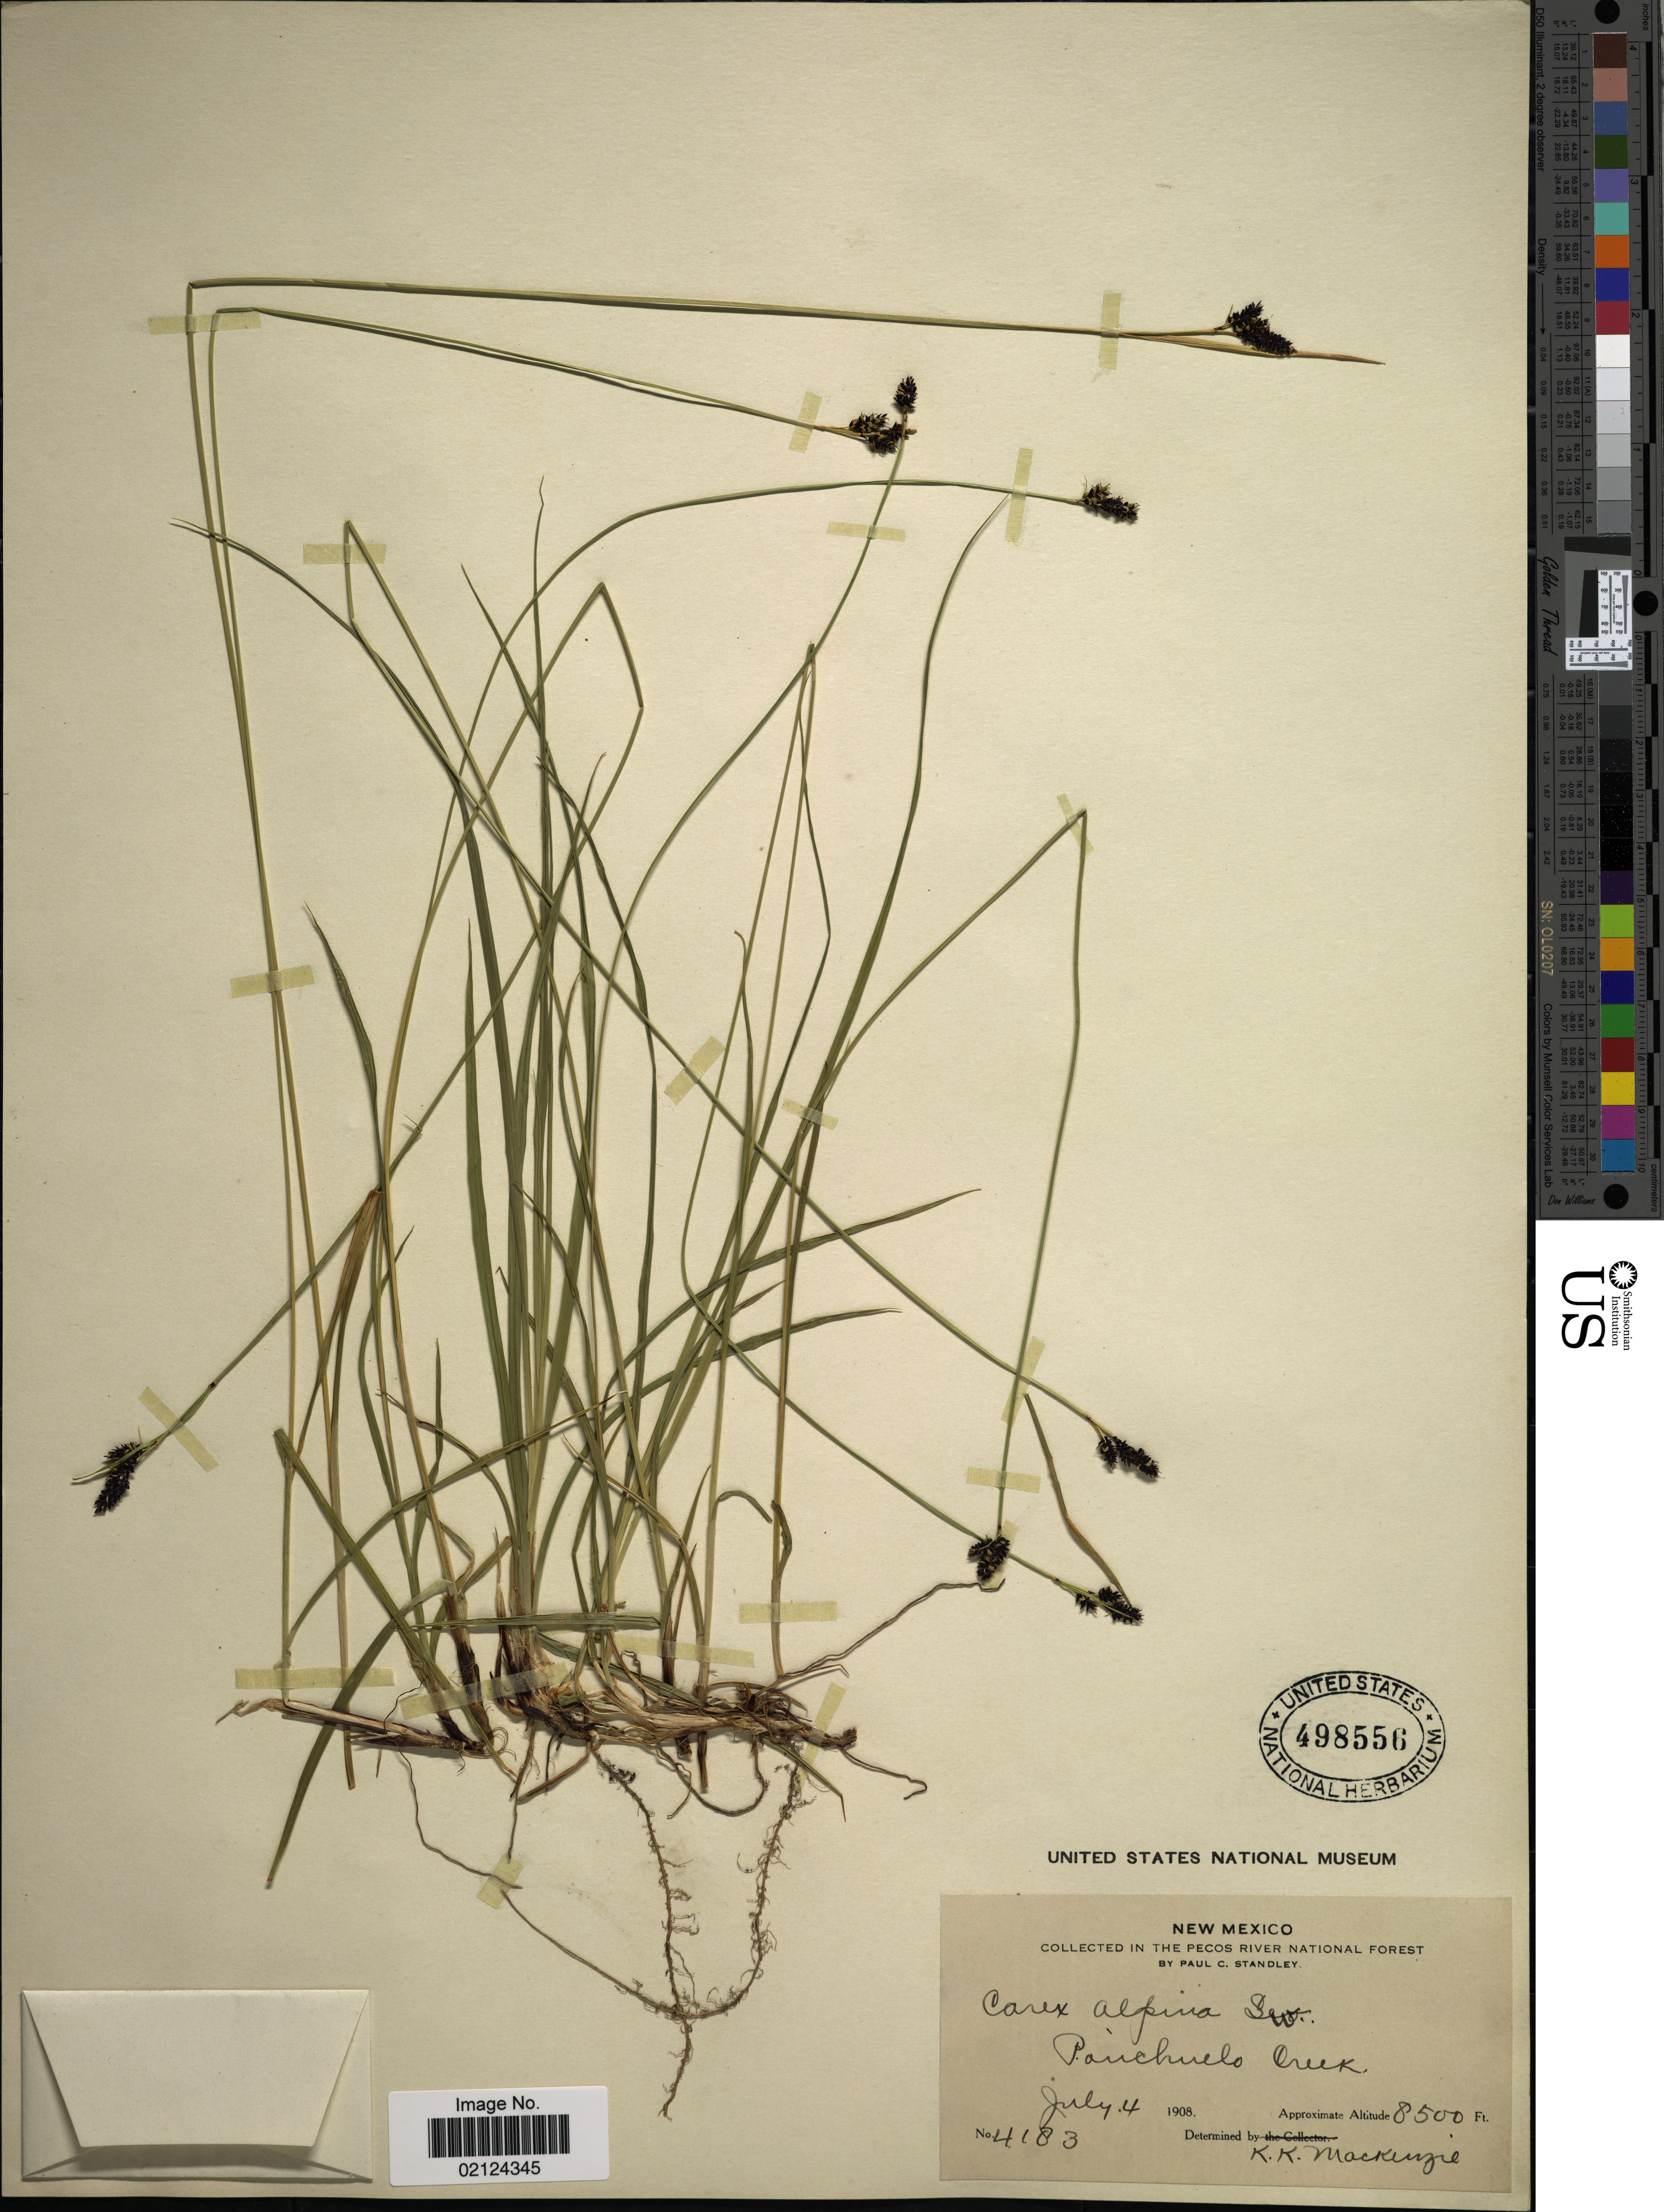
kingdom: Plantae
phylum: Tracheophyta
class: Liliopsida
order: Poales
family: Cyperaceae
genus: Carex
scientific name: Carex media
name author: R. Br.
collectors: P. C. Standley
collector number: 4183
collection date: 1908-07-04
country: United States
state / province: New Mexico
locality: Parichuelo Creek, In the Pecos River National Forest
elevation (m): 2591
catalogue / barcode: US 498556